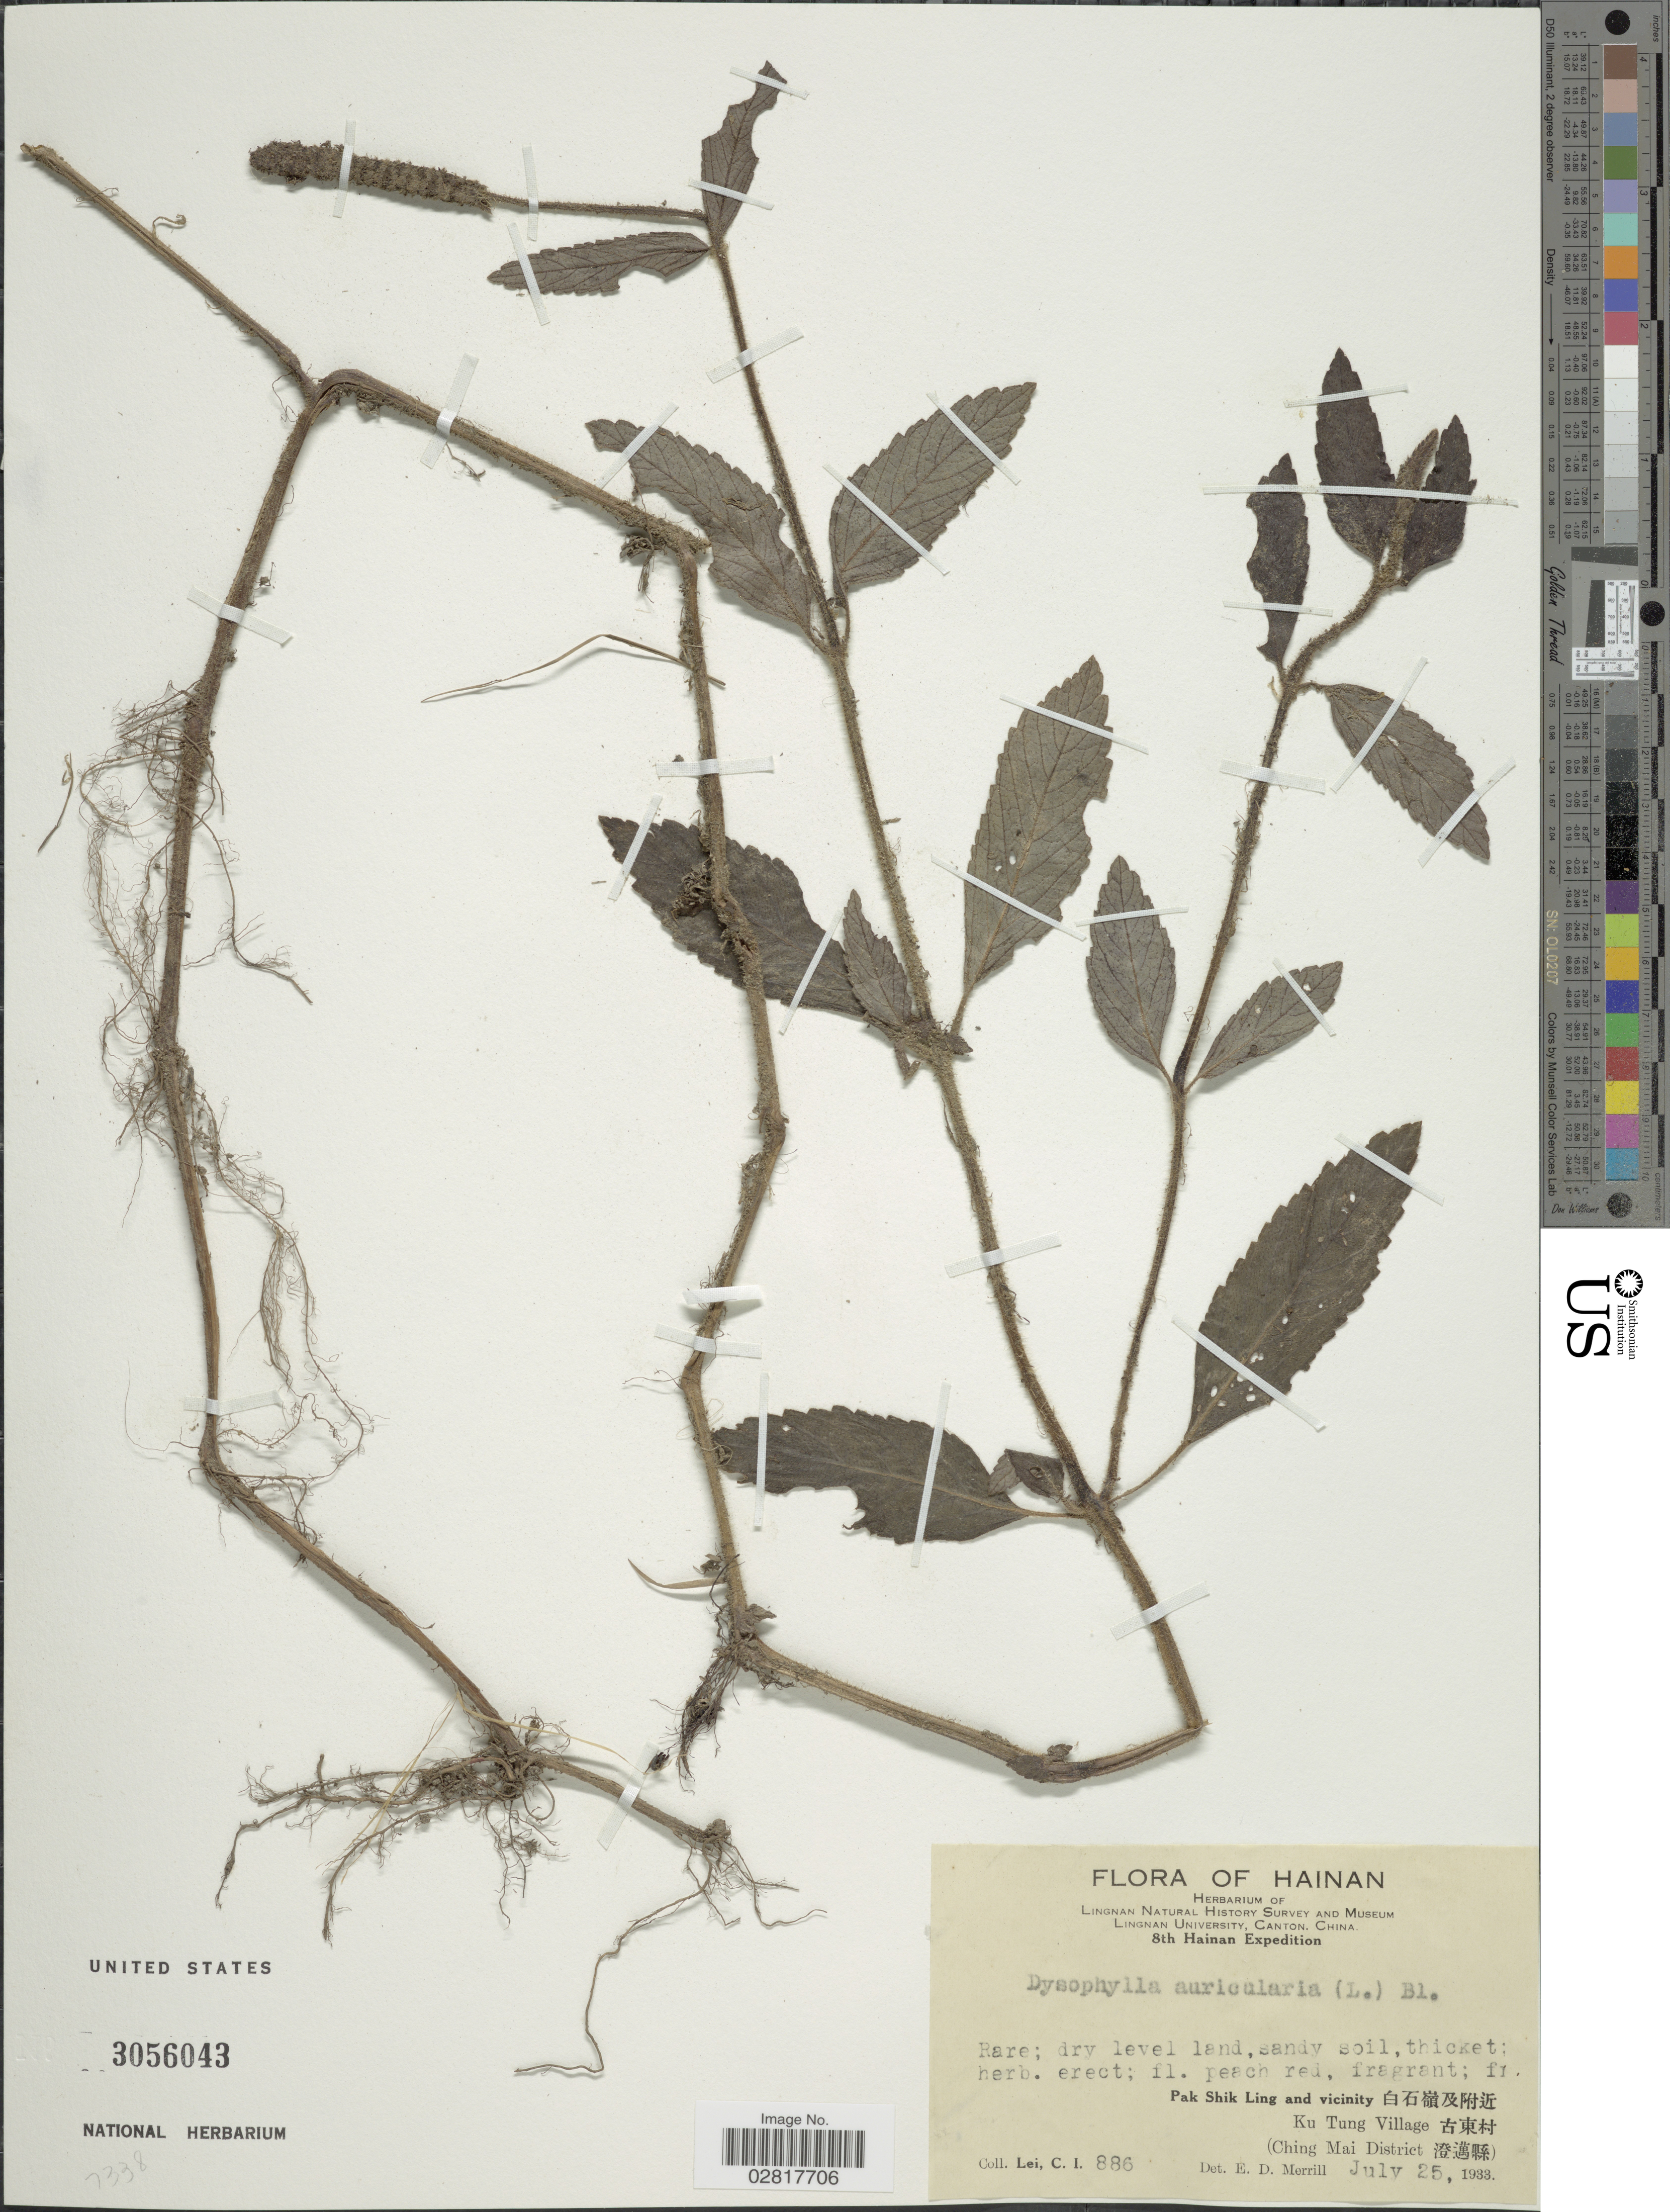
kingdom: Plantae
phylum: Tracheophyta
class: Magnoliopsida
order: Lamiales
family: Lamiaceae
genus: Pogostemon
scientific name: Pogostemon auricularius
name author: (L.) Hassk.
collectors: C. I. Lei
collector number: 886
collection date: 1933-07-25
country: China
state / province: Hainan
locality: Pak Shik Ling and vicinity. Ku Tung Village (Ching Mai District).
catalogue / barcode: US 3056043